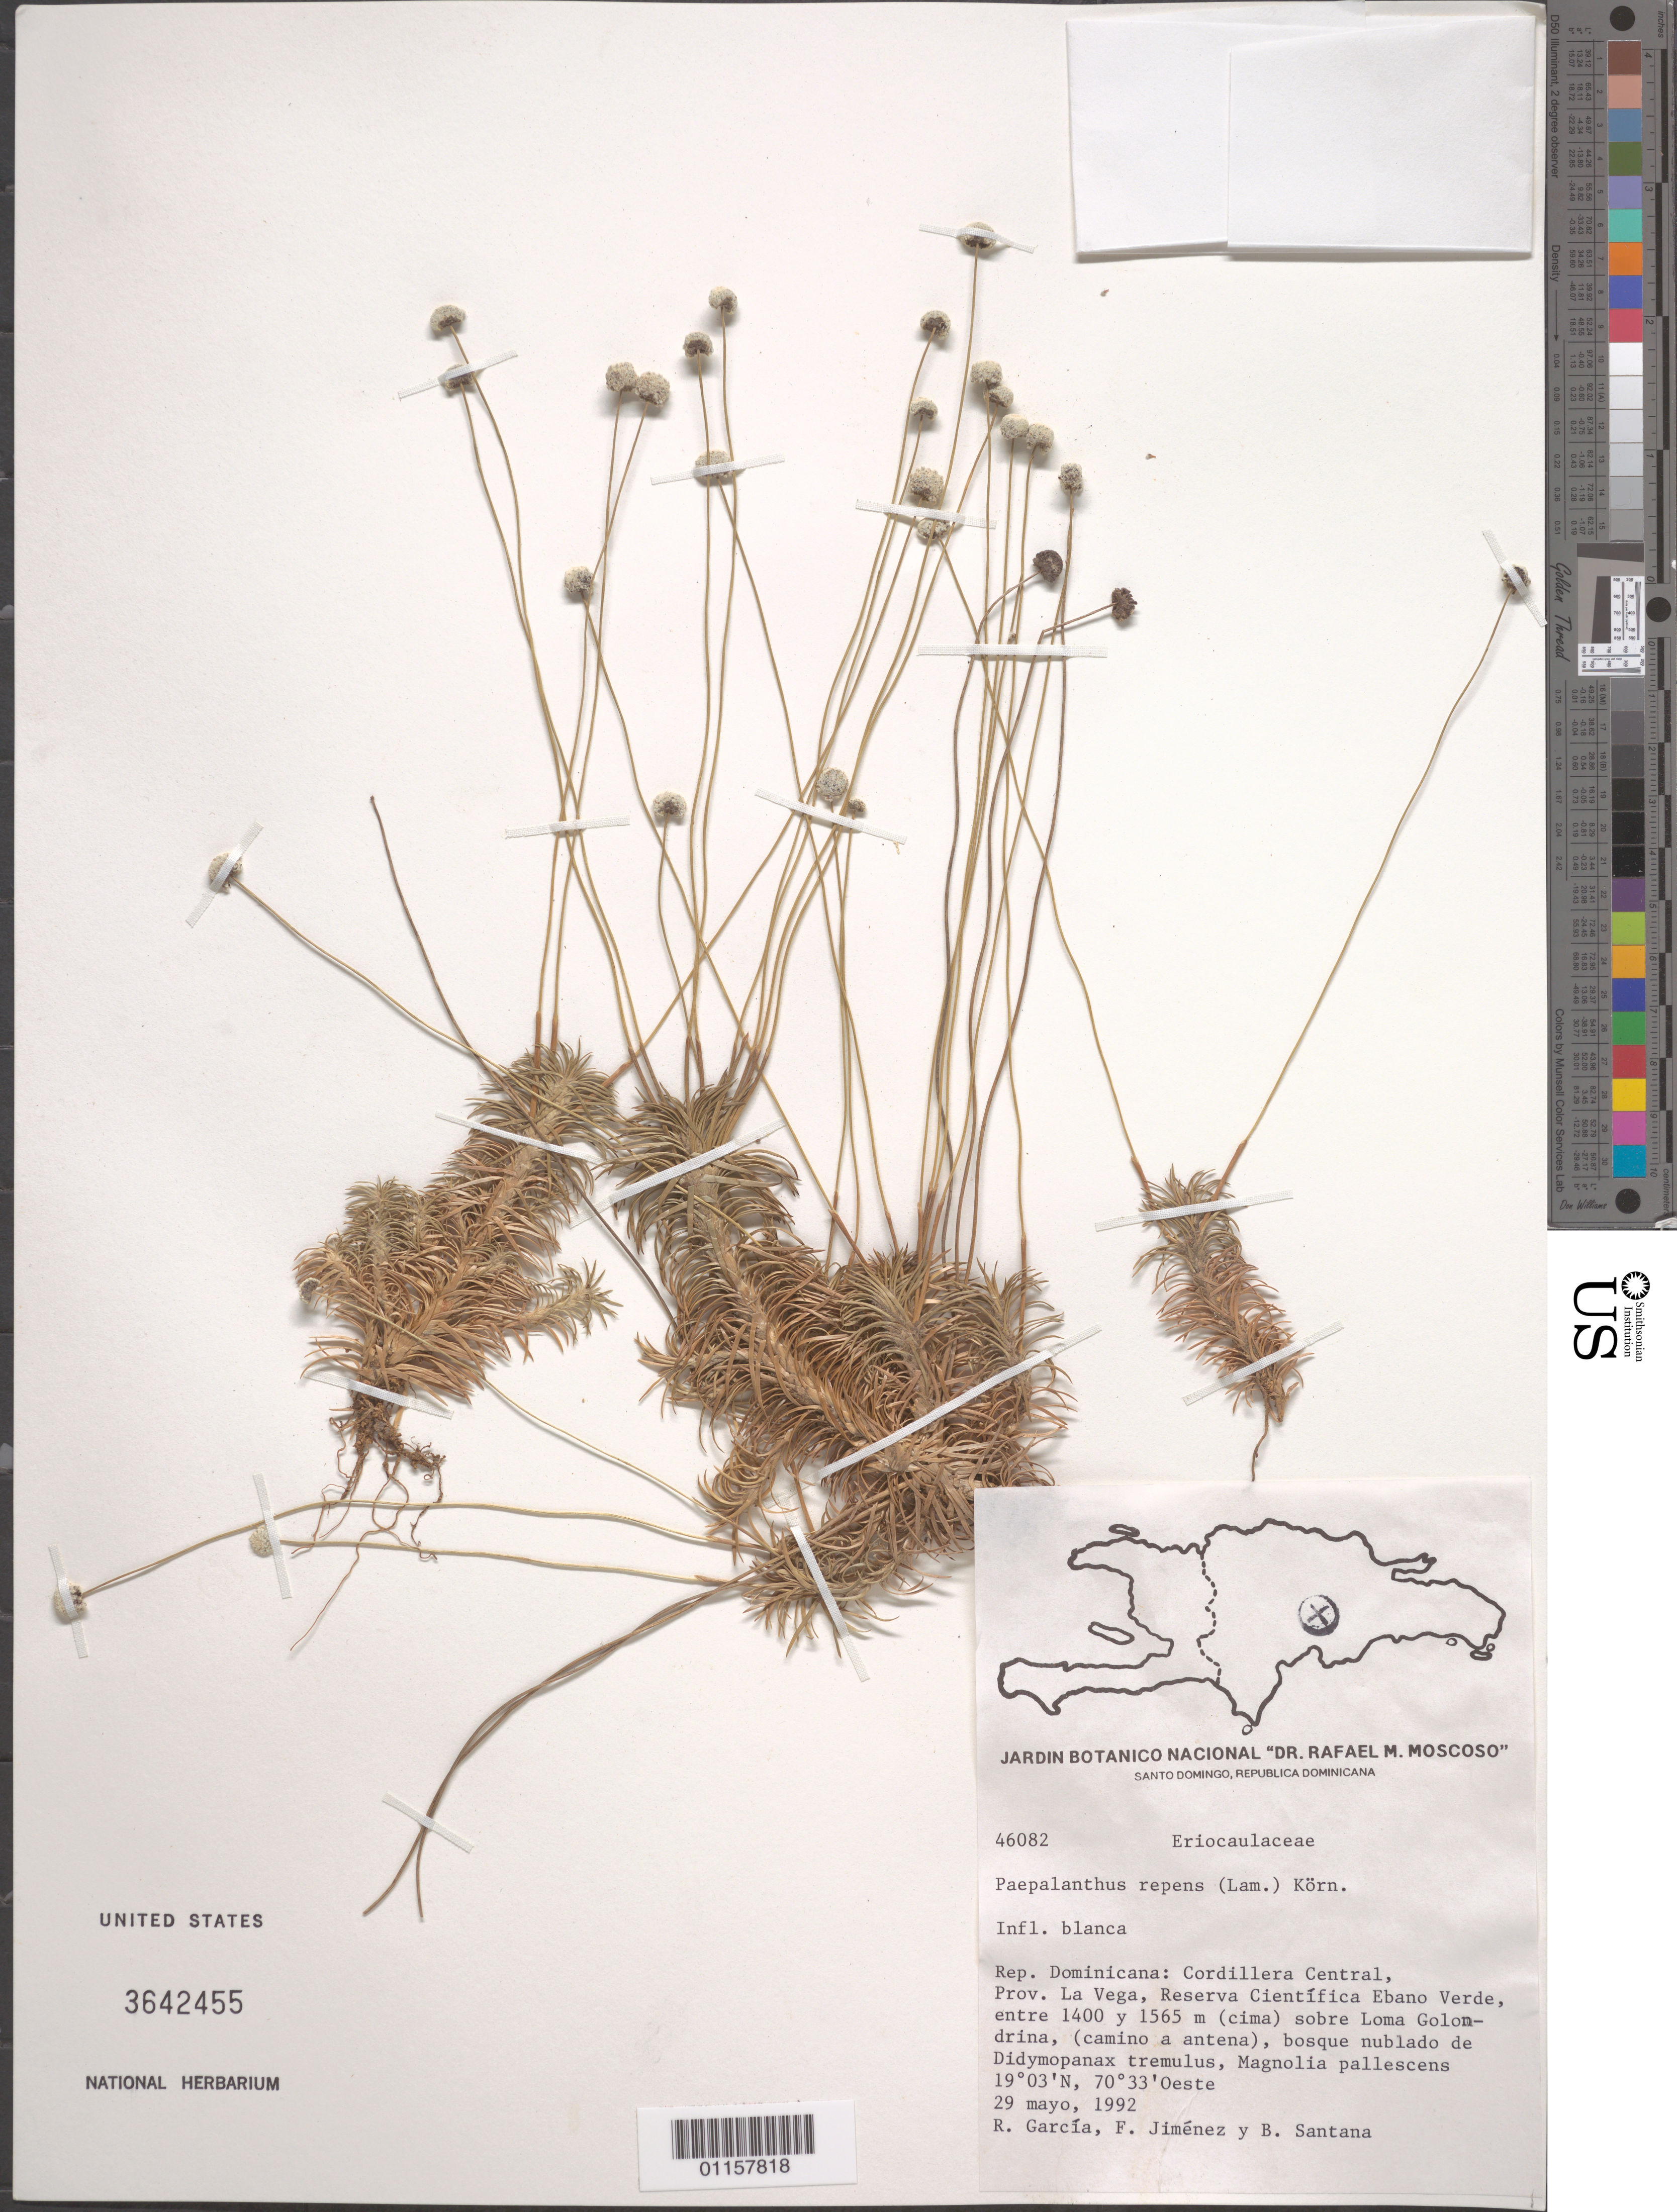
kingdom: Plantae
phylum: Tracheophyta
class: Liliopsida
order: Poales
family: Eriocaulaceae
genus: Paepalanthus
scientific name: Paepalanthus repens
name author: (Lam.) Körn.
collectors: R. G. García, F. Jiménez & B. Santana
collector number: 46082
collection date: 1992-05-29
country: Dominican Republic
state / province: La Vega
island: Hispaniola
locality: Reserva Científica Ebano Verde, sobre Loma golondrina, (camino a antena).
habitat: Bosque nublado de Didymopanax tremulus, Magnolia pallescens.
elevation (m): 1400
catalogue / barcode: US 3642455